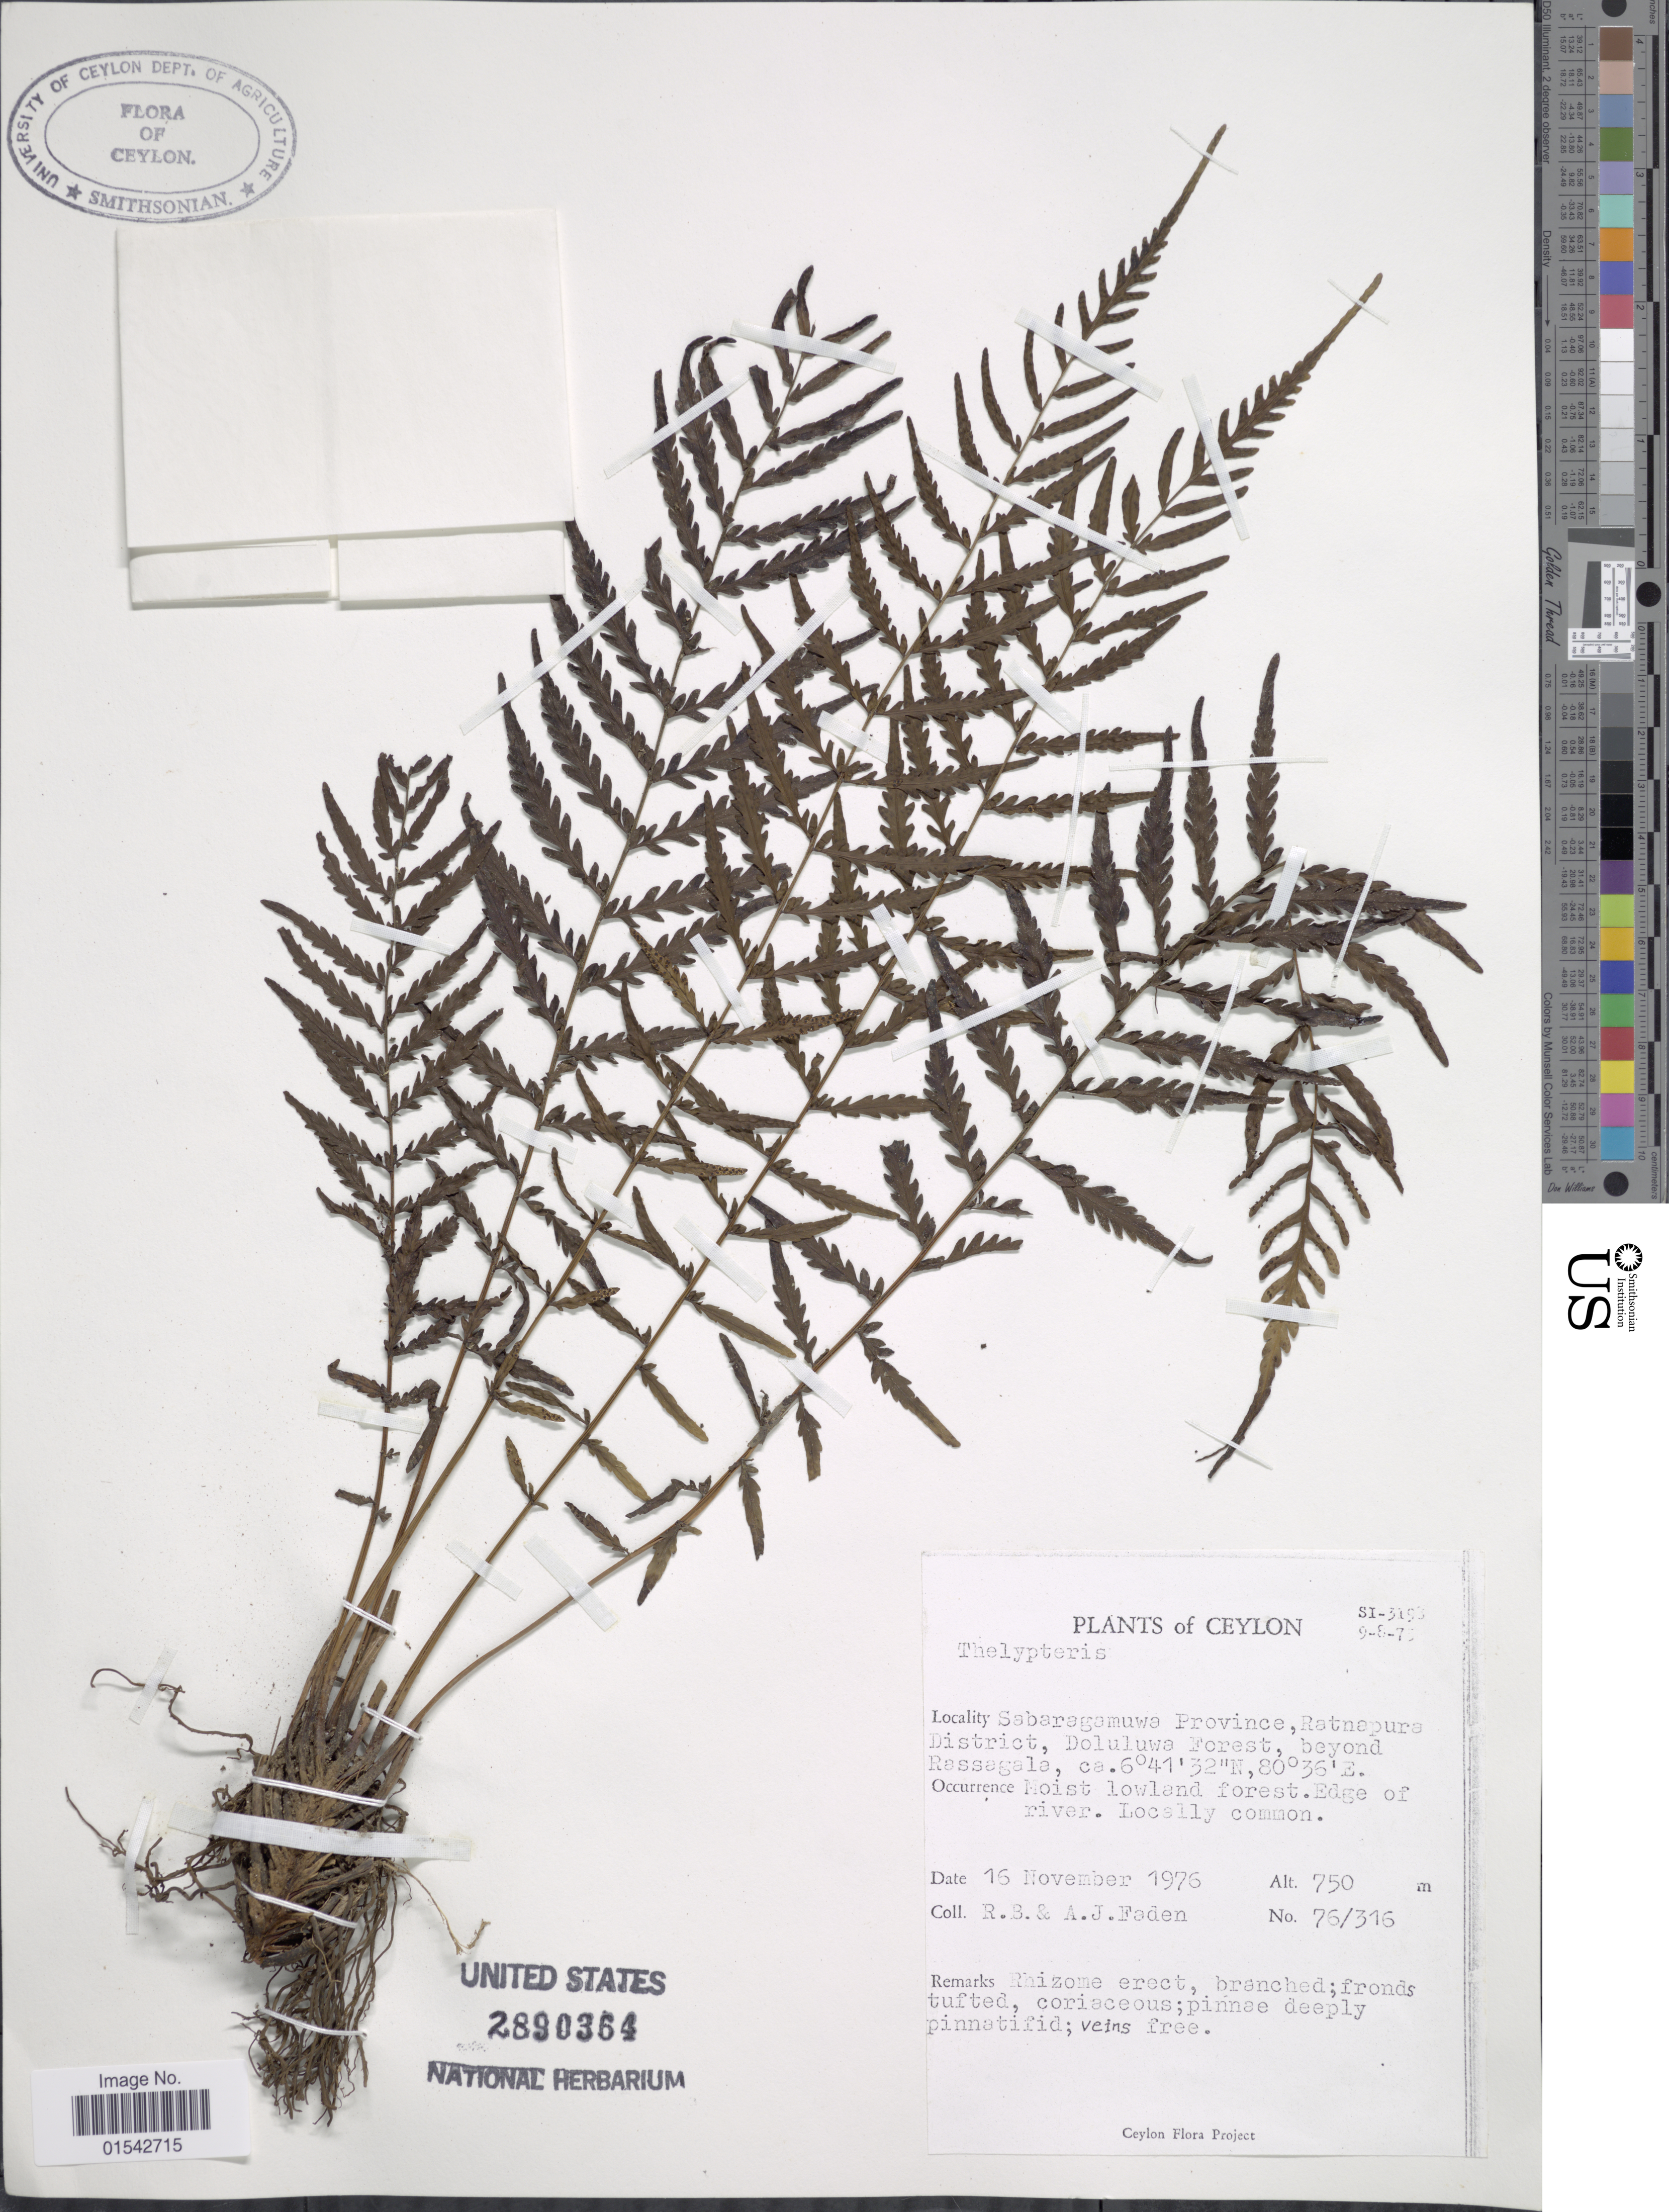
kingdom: Plantae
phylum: Tracheophyta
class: Polypodiopsida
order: Polypodiales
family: Thelypteridaceae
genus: Cyclosorus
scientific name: Cyclosorus sp.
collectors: R. B. Faden & A. J. Faden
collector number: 76/316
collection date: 1976-11-16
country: Sri Lanka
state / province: Sabaragamuwa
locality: Ceylon, Sabaragamuwa Province, Ratnapura District, Doluluwa Forest, beyond Rassagala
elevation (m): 750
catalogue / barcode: US 2890364